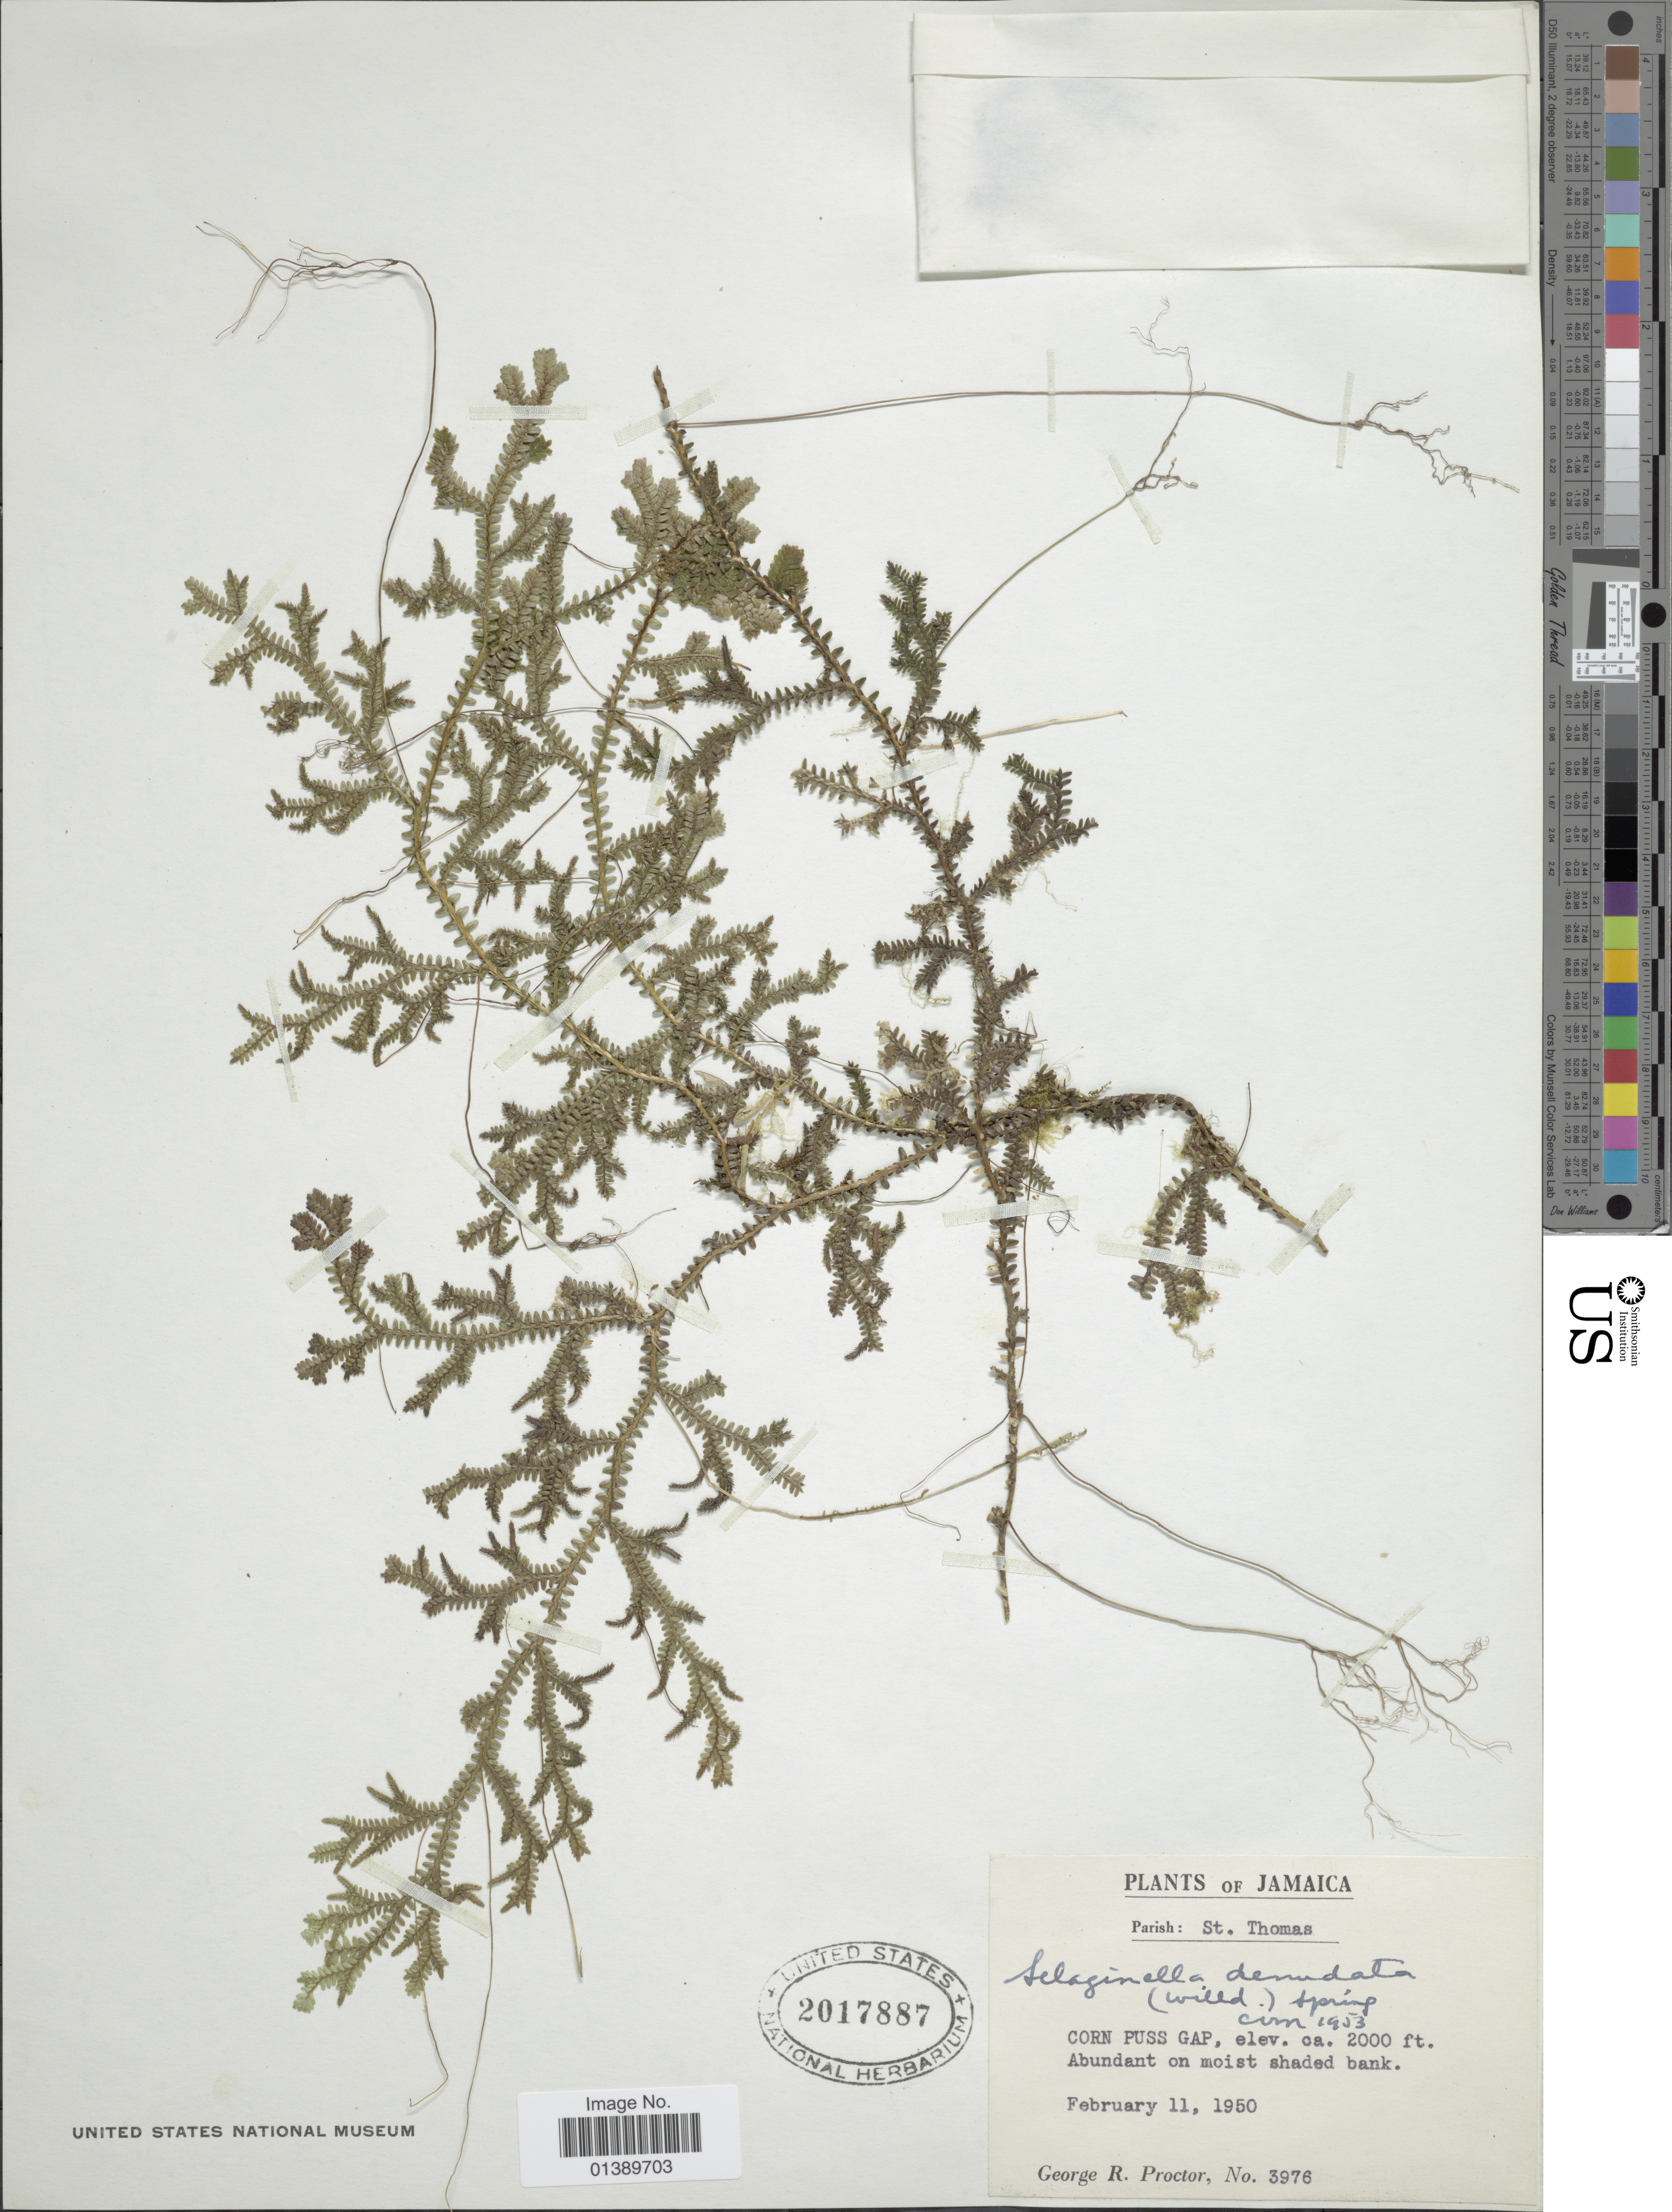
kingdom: Plantae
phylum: Tracheophyta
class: Lycopodiopsida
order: Selaginellales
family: Selaginellaceae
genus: Selaginella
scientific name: Selaginella denudata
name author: (Willd.) Spring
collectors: G. R. Proctor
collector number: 3976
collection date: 1950-02-11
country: Jamaica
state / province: Saint Thomas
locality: Corn Puss Gap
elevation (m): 610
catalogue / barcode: US 2017887